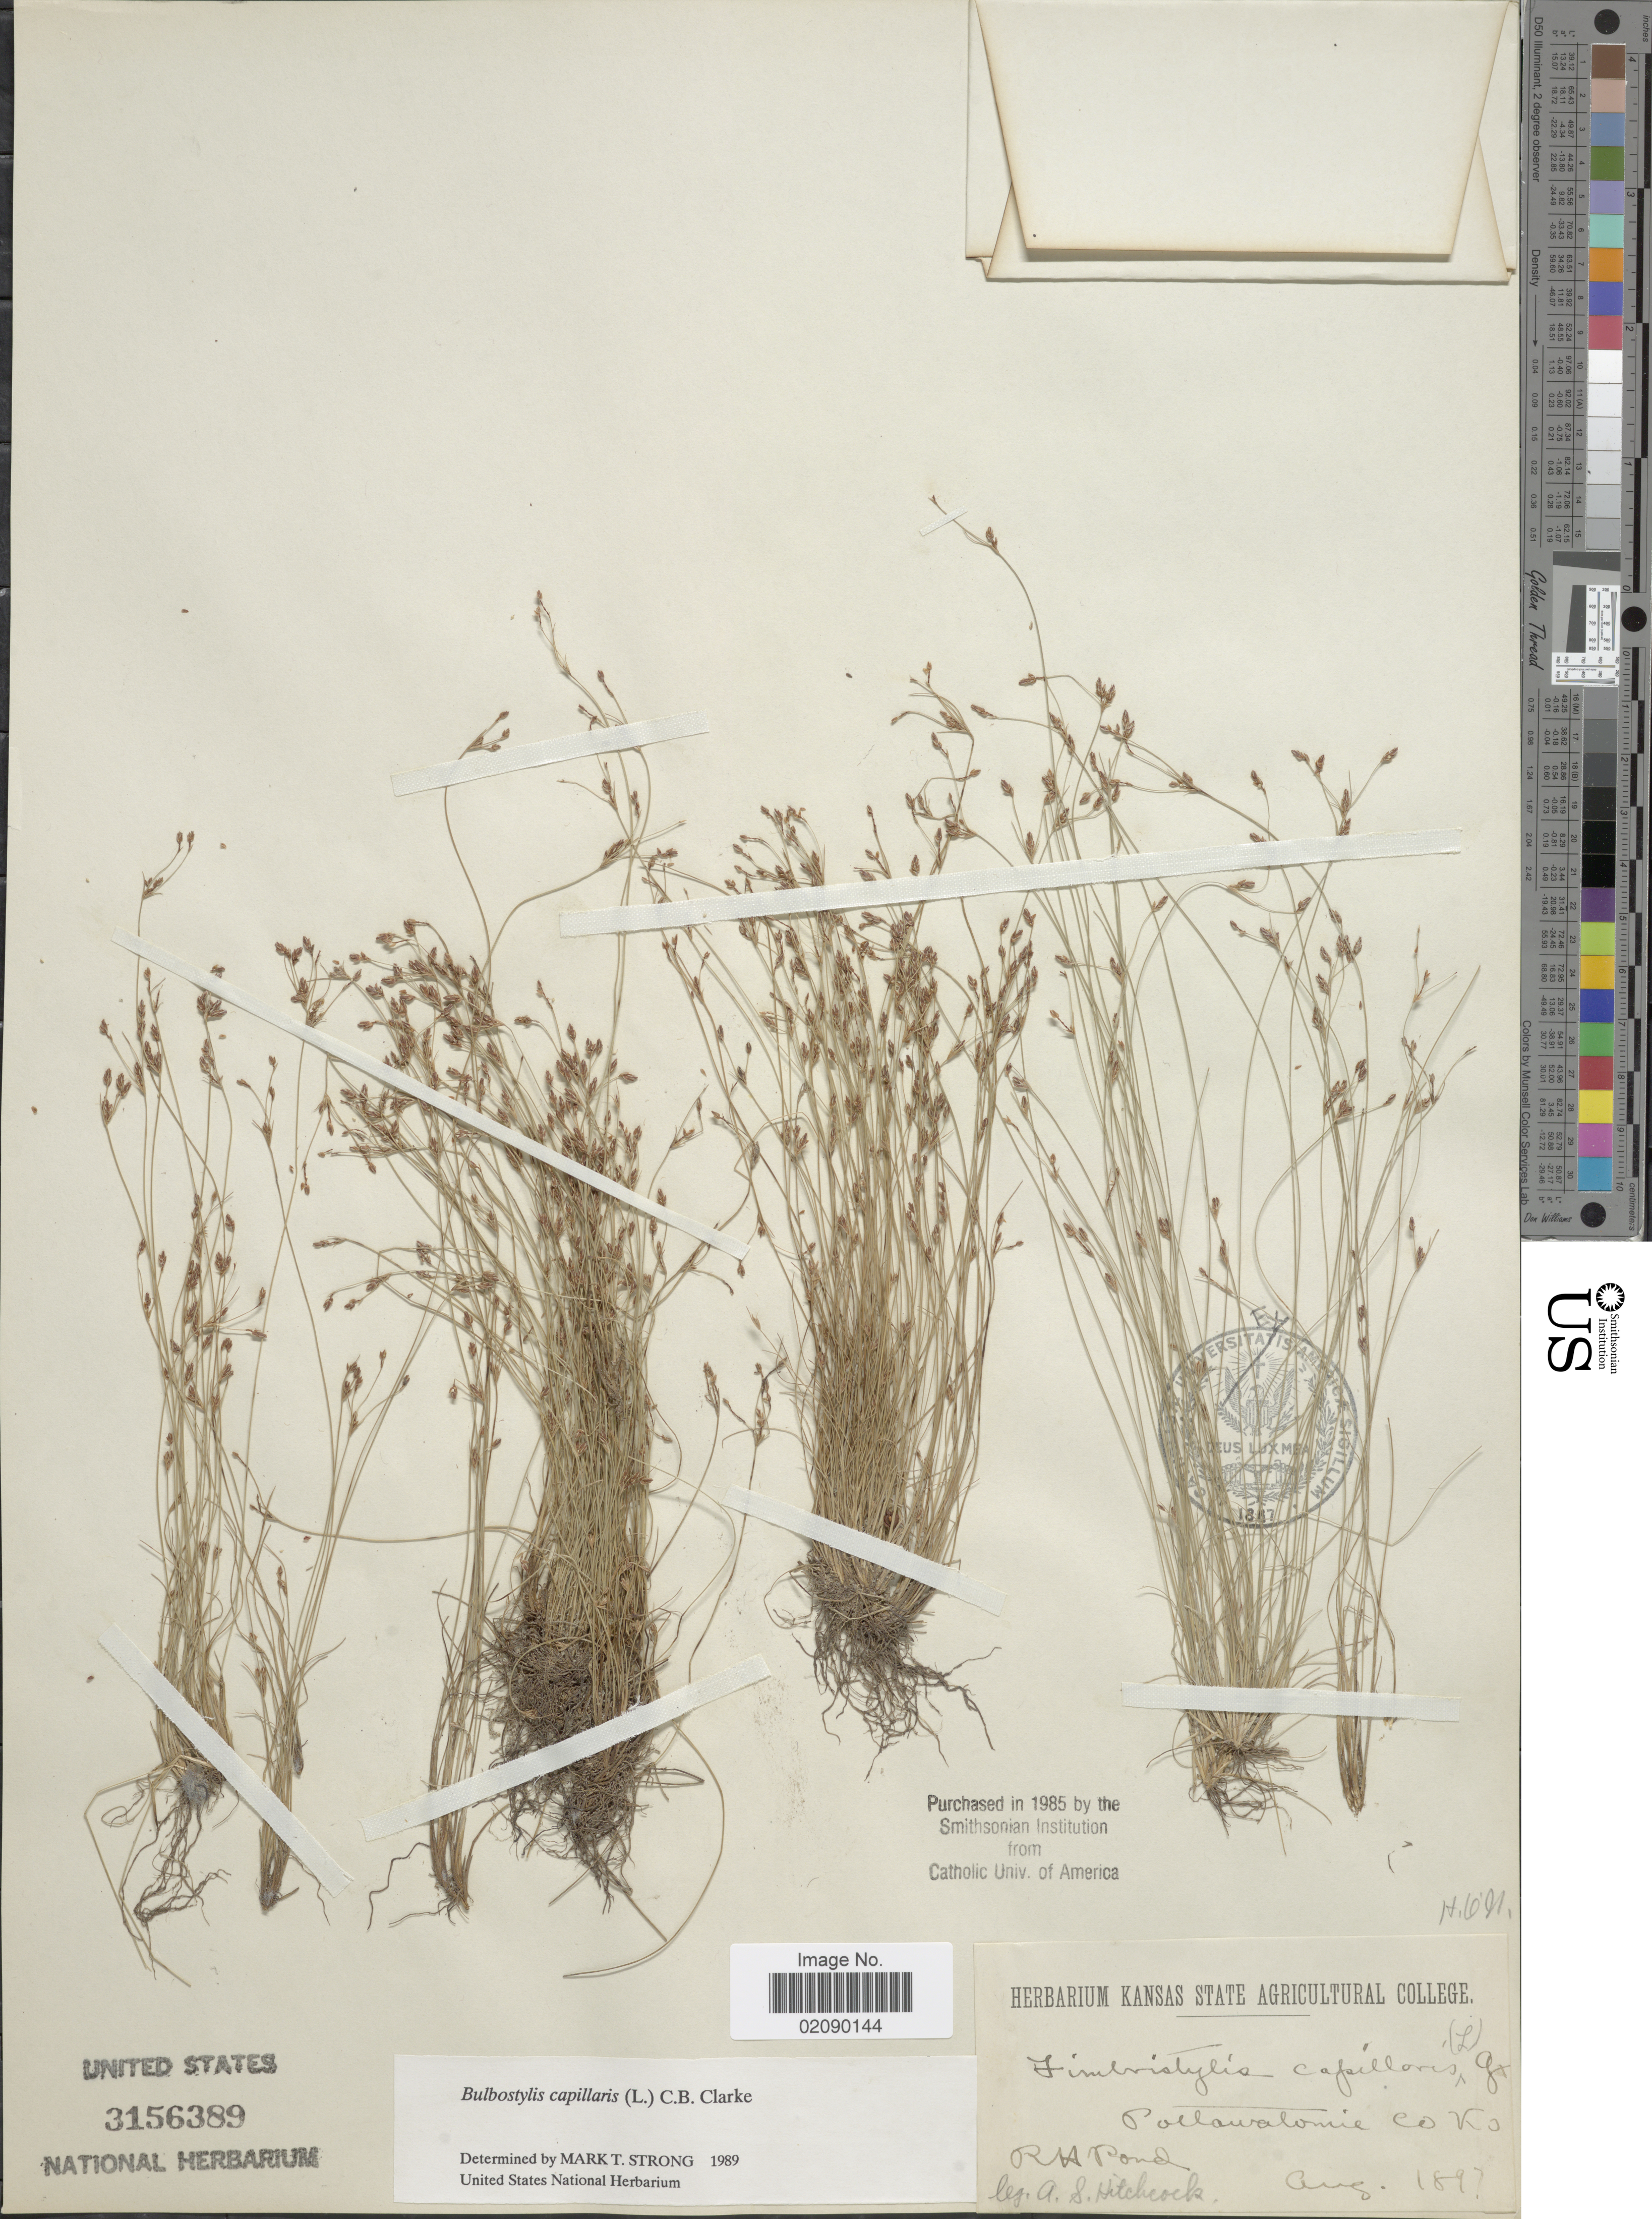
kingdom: Plantae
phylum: Tracheophyta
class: Liliopsida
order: Poales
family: Cyperaceae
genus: Bulbostylis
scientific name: Bulbostylis capillaris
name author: (L.) Kunth ex C.B. Clarke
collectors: R. Pond & A. S. Hitchcock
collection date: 1897-08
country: United States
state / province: Kansas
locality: Pottawatomie Co.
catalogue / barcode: US 3156389